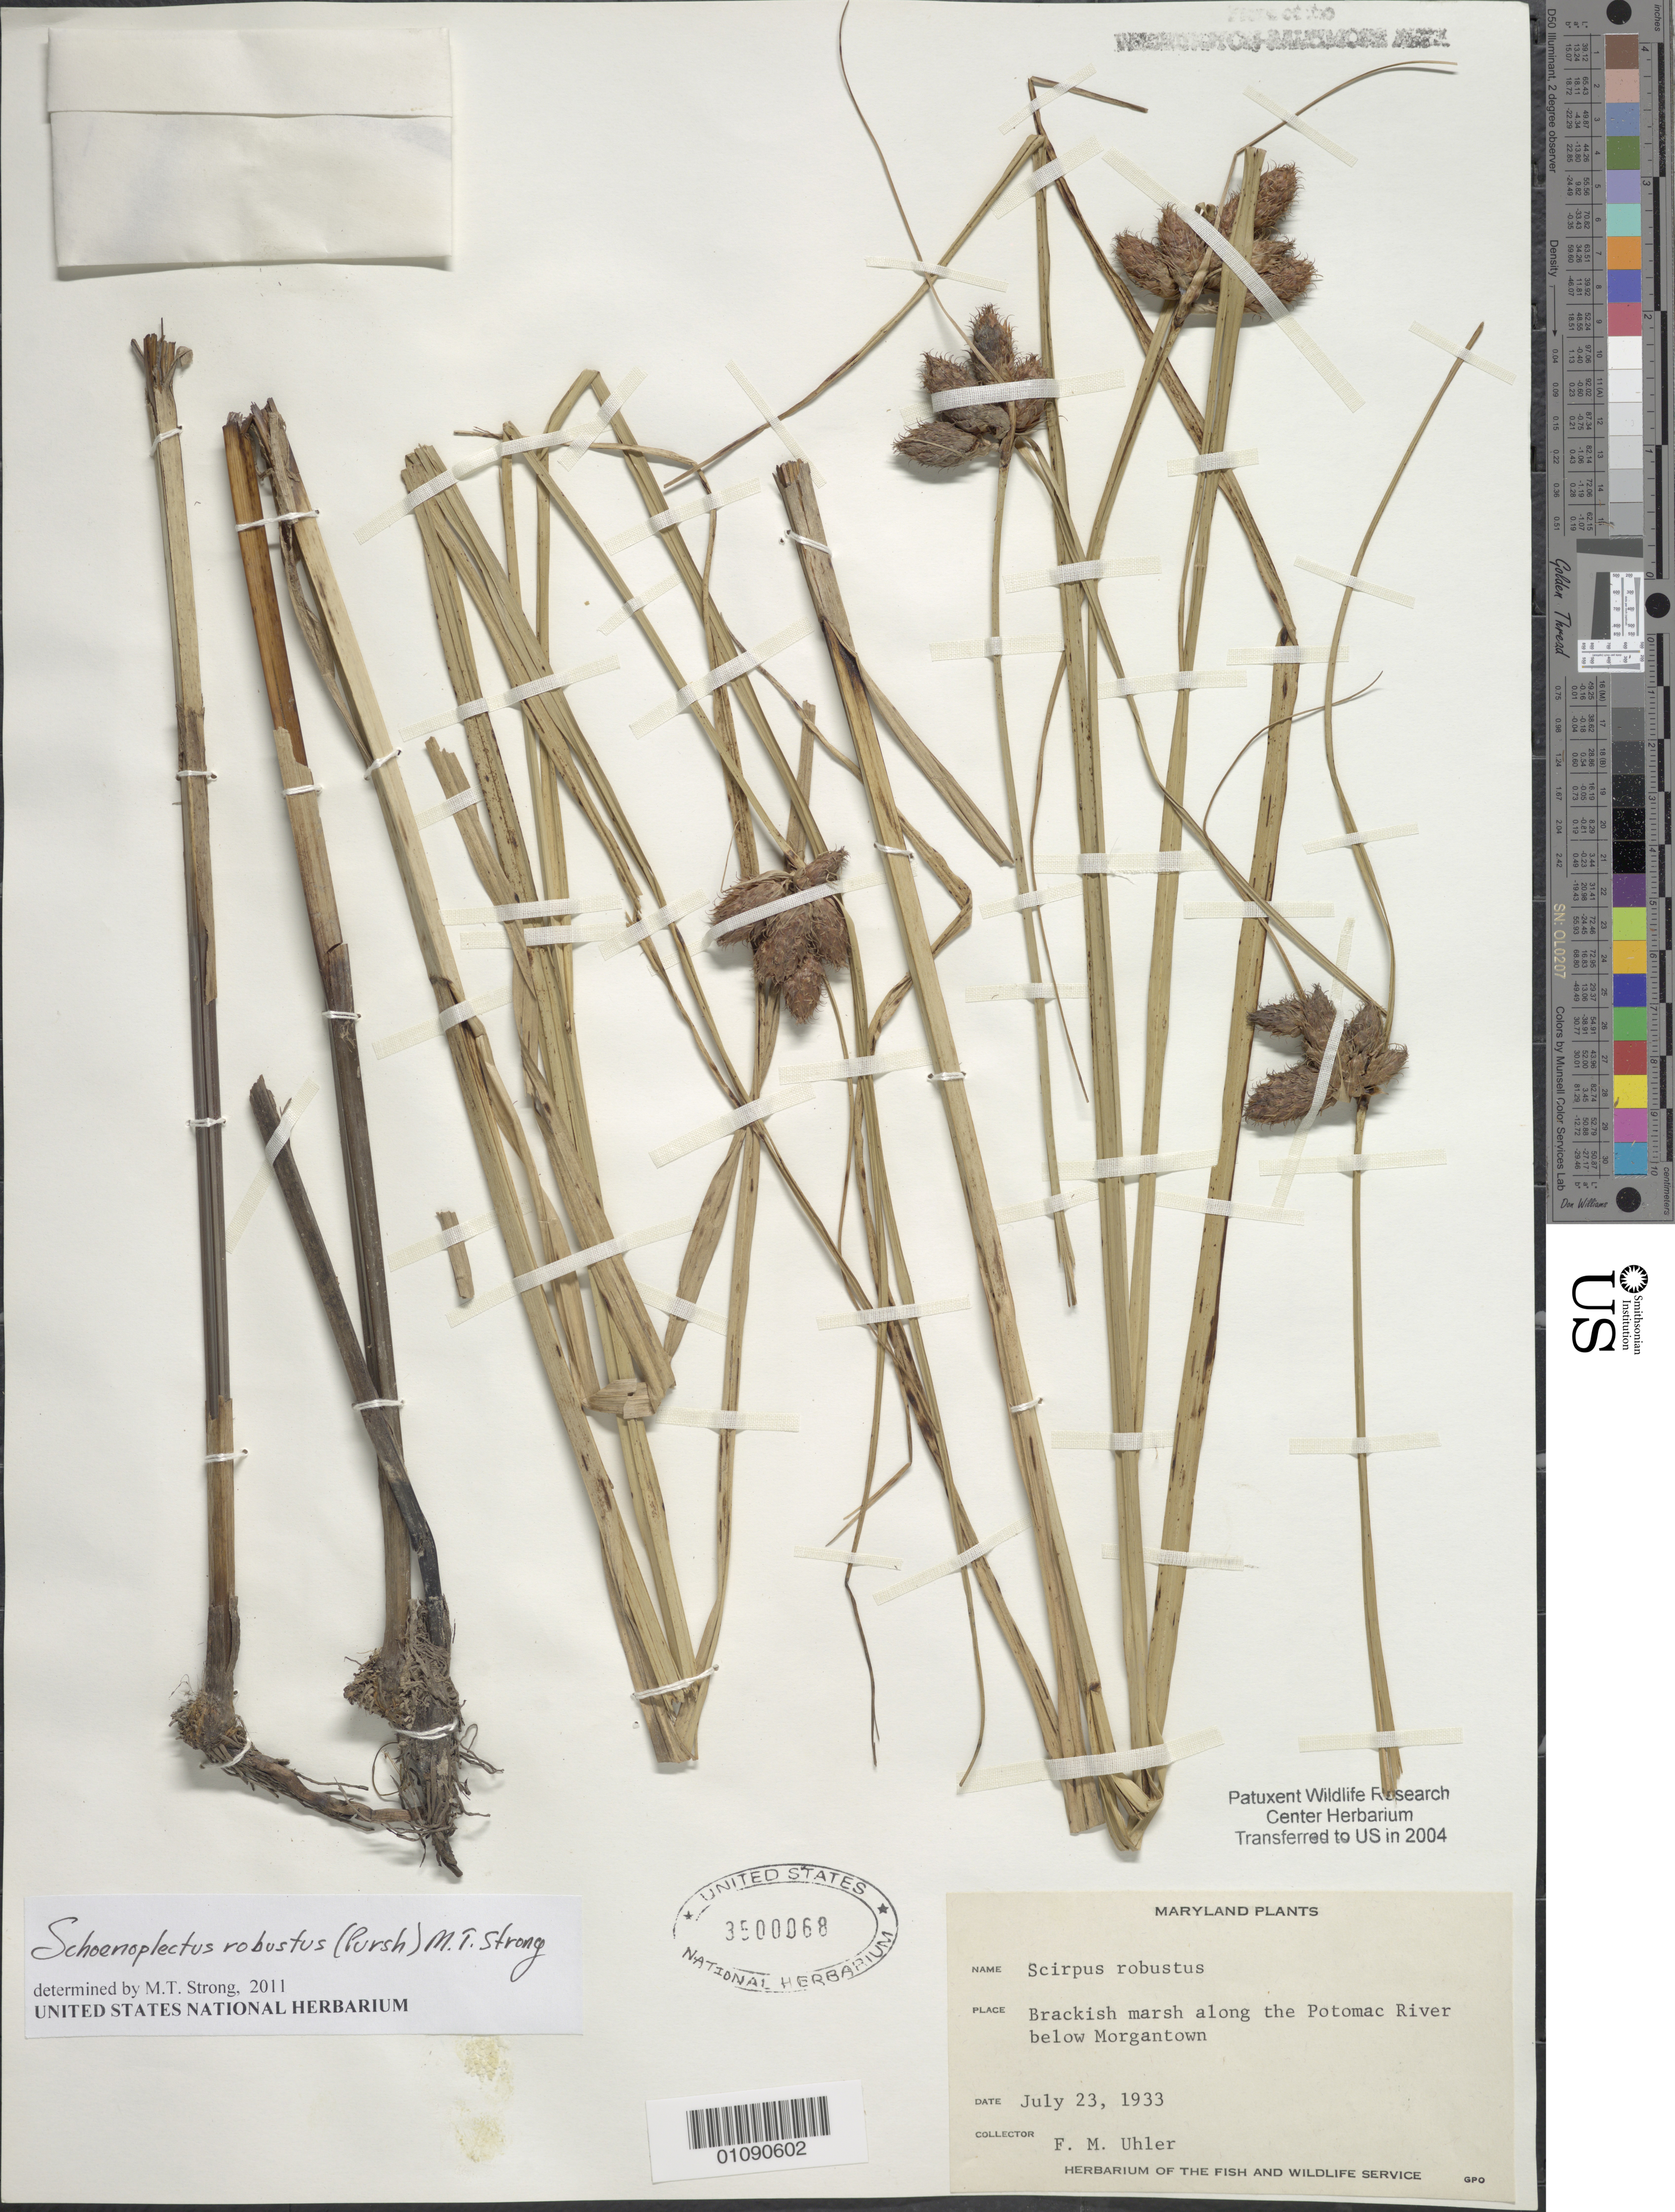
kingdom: Plantae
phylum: Tracheophyta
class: Liliopsida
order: Poales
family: Cyperaceae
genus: Bolboschoenus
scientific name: Bolboschoenus robustus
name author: (Pursh) Soják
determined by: Strong, M. T., (US), Smithsonian Institution - National Museum of Natural History (UNITED STATES)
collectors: F. M. Uhler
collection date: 1933-07-23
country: United States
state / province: Maryland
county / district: Charles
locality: Along the Potomac River below Morgantown.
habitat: Brackish marsh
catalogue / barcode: US 3500068